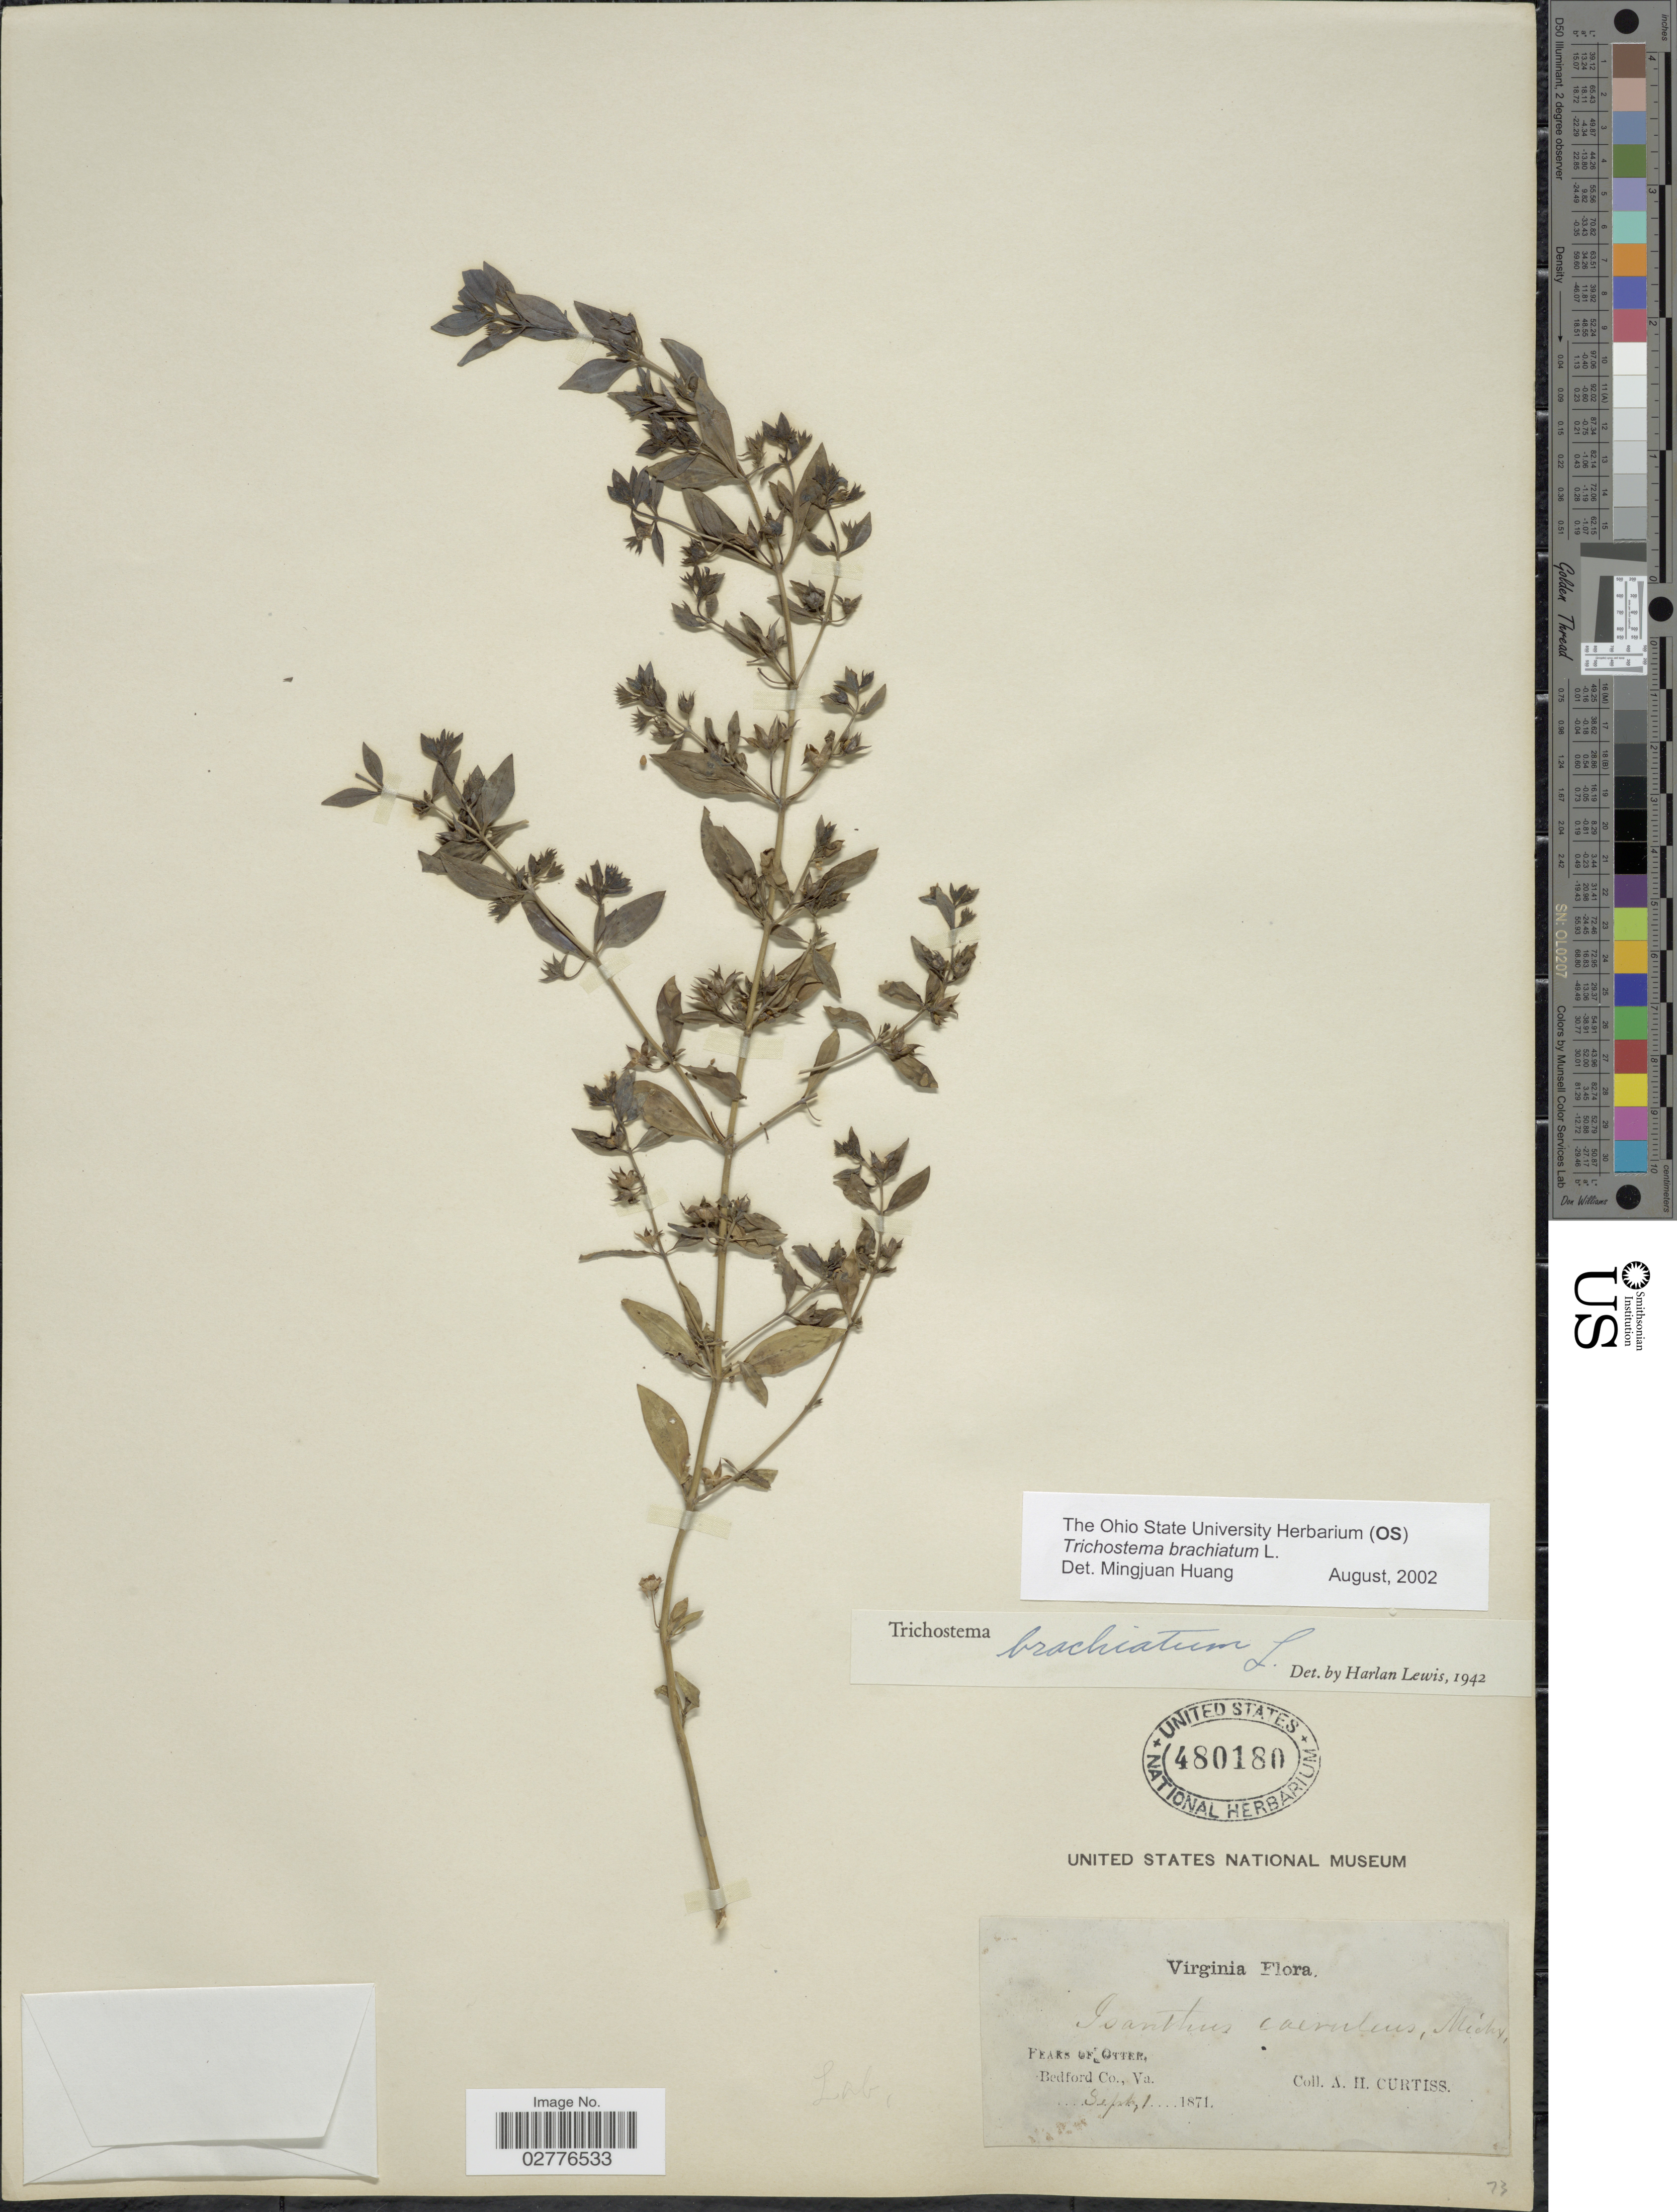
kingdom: Plantae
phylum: Tracheophyta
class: Magnoliopsida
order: Lamiales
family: Lamiaceae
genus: Trichostema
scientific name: Trichostema brachiatum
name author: L.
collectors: A. H. Curtiss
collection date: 1871-09-01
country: United States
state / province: Virginia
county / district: Bedford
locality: Peaks of Otter. Bedford Co.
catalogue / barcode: US 480180